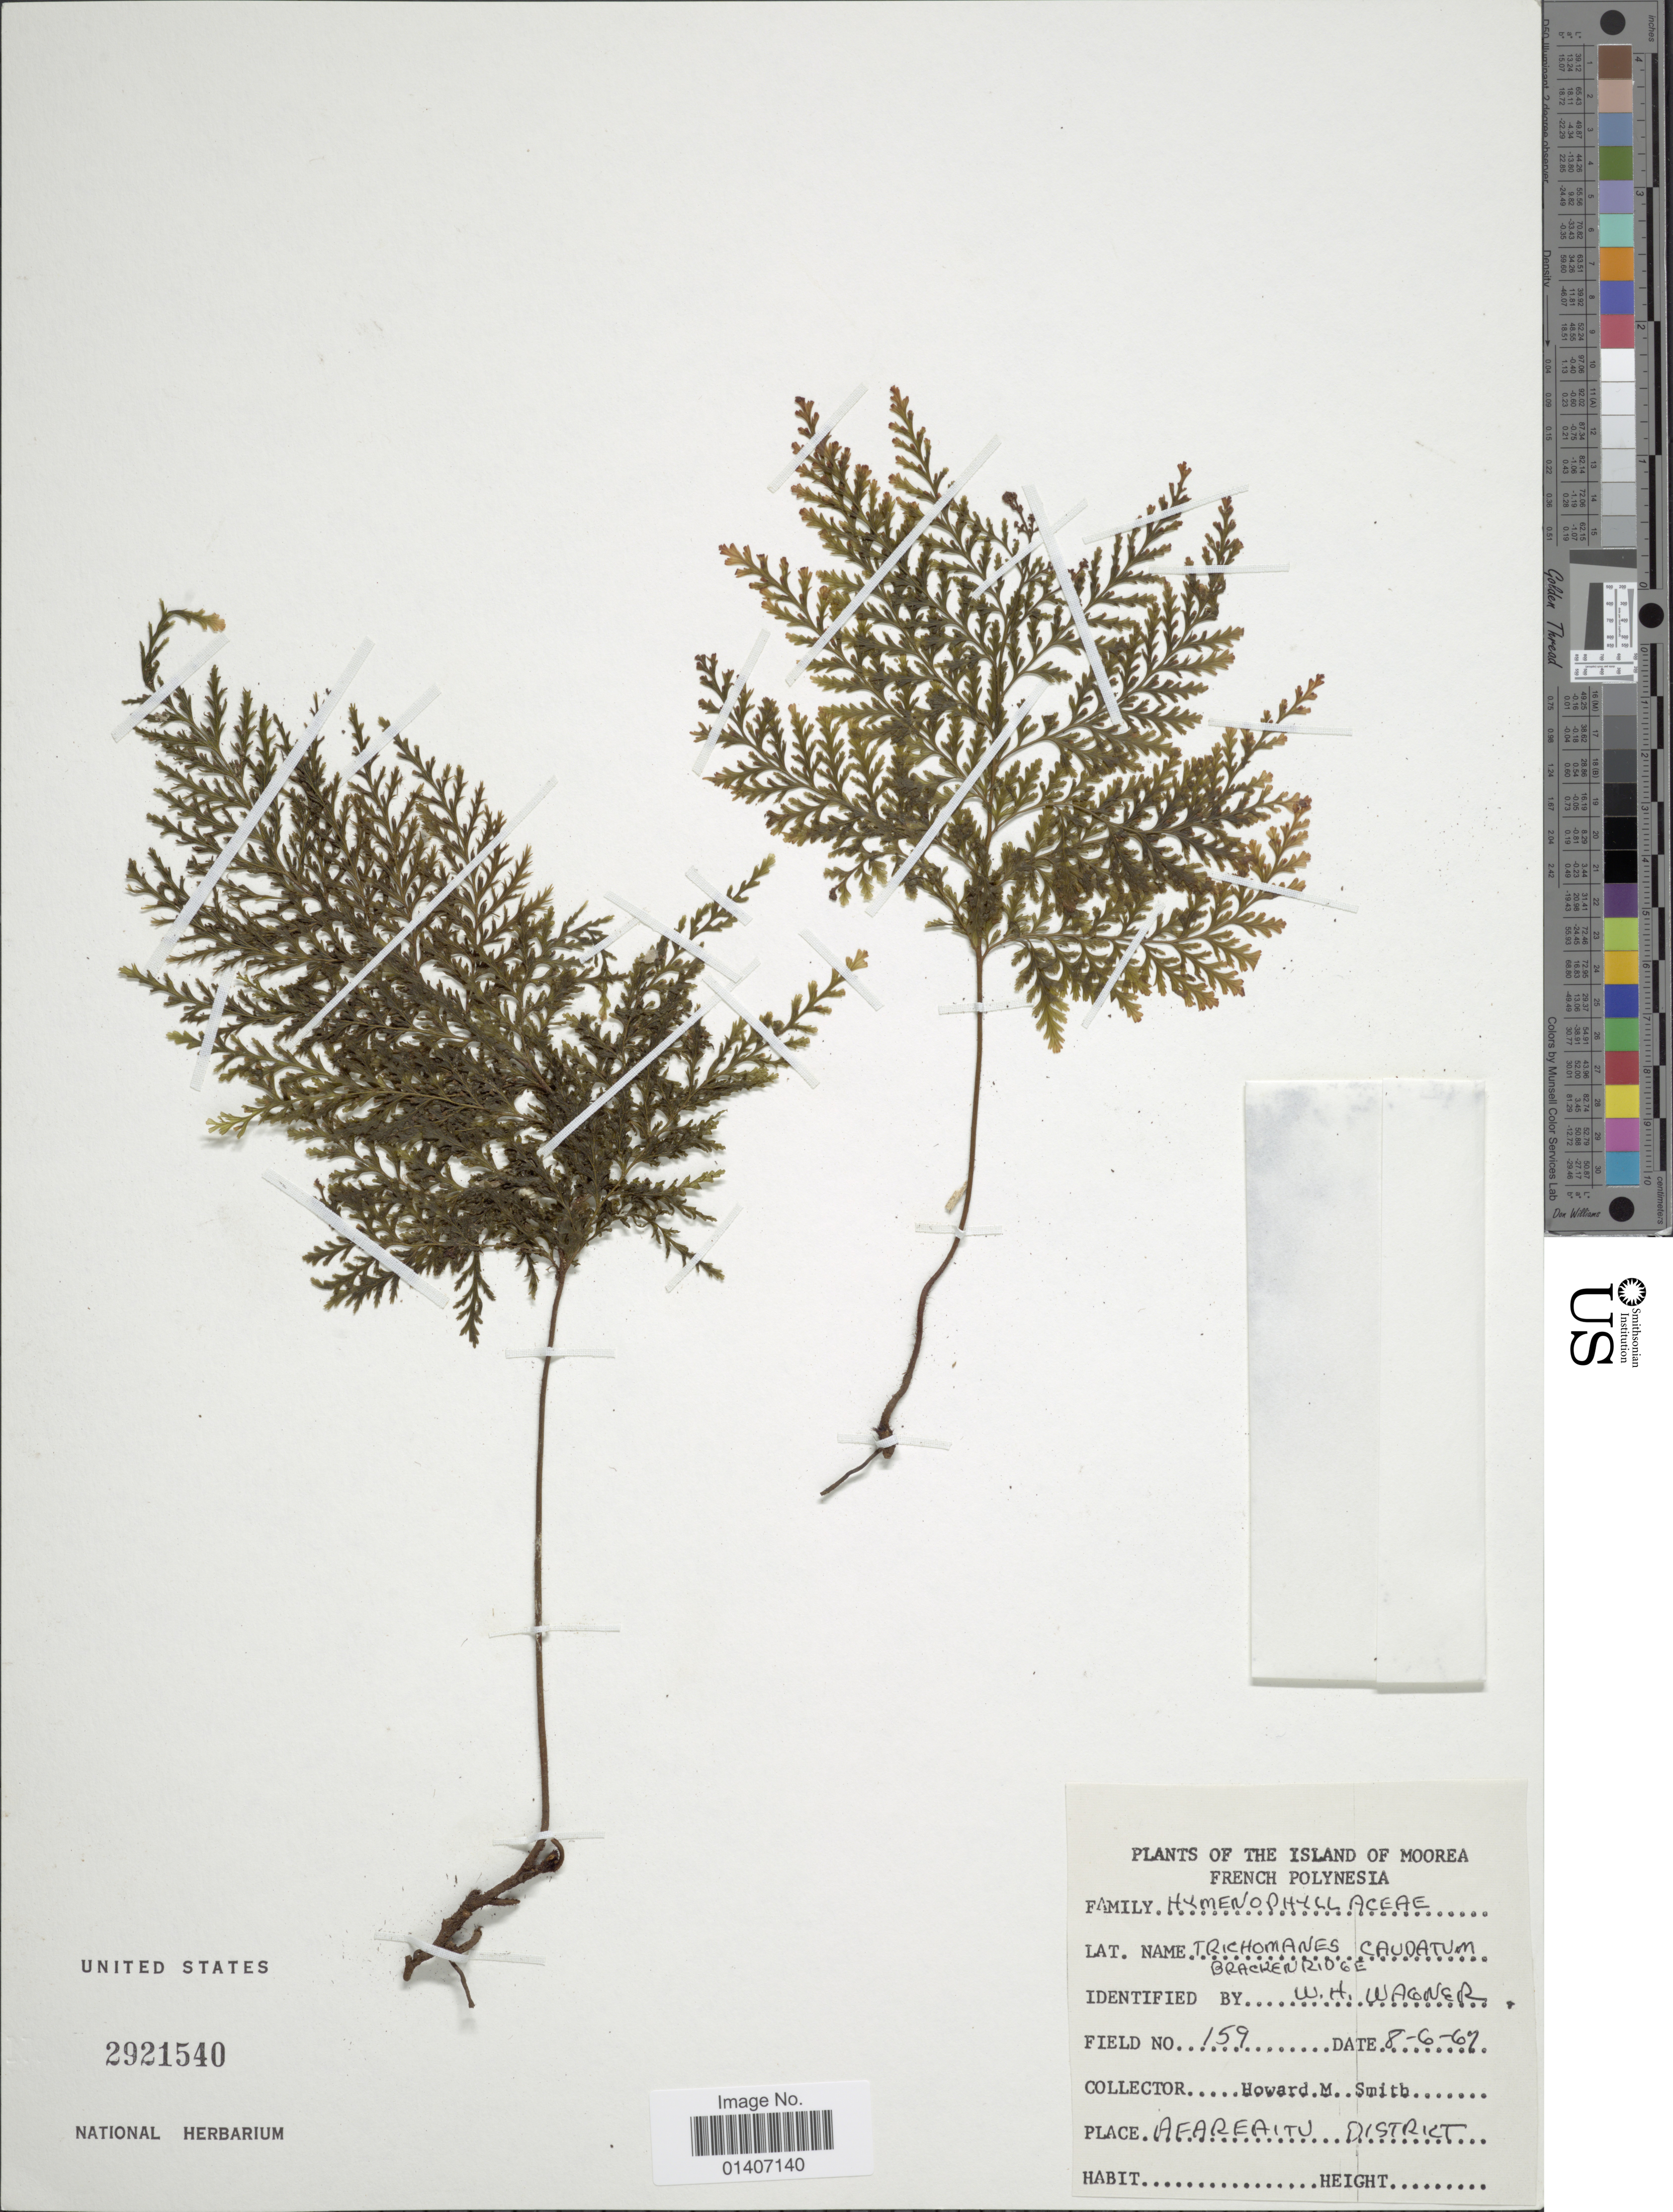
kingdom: Plantae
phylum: Tracheophyta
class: Polypodiopsida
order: Hymenophyllales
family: Hymenophyllaceae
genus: Abrodictyum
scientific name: Abrodictyum caudatum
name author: (Brack.) Ebihara & K. Iwats.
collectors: H. M. Smith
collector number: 159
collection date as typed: Transcribed d/m/y: 8/6/67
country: French Polynesia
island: Moorea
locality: Island of Moorea, Afareaitu district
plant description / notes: No edit to precise locality needed.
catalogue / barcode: US 2921540